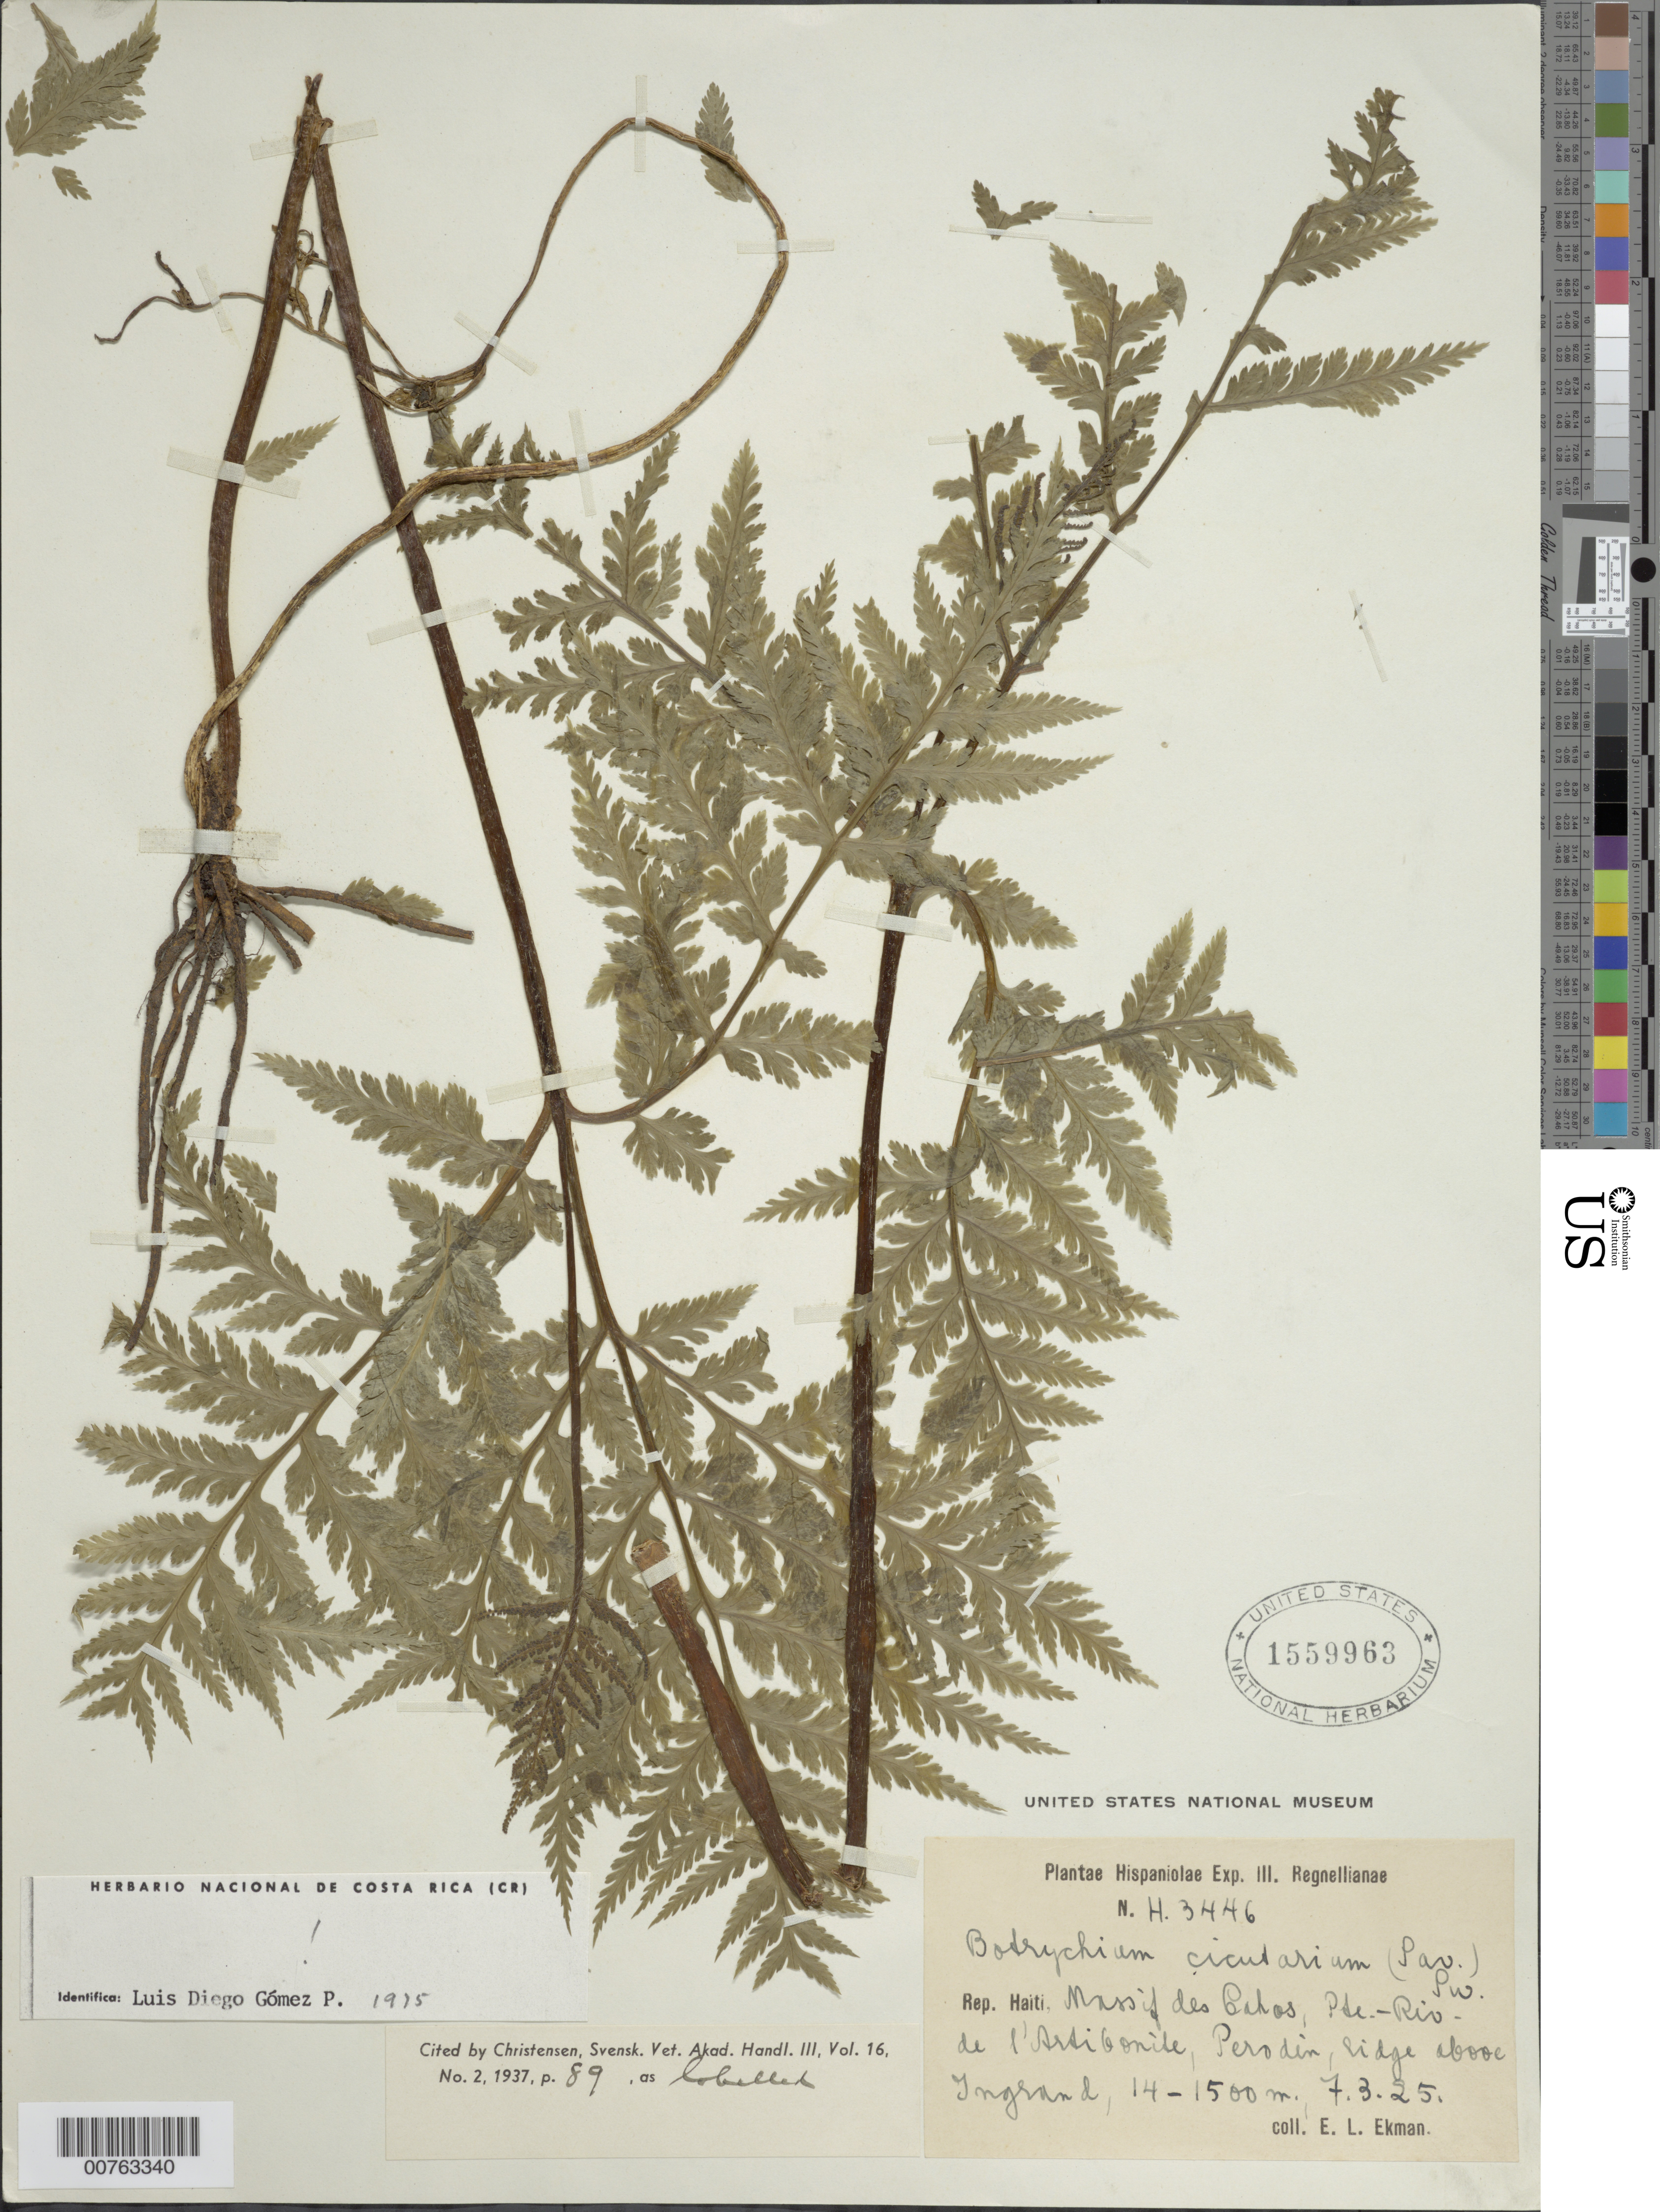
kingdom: Plantae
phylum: Tracheophyta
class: Polypodiopsida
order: Ophioglossales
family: Ophioglossaceae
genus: Botrychium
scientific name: Botrychium virginianum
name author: (L.) Sw.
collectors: E. L. Ekman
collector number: H 3446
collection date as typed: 07 Mar 1925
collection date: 1925-03-07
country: Haiti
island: Hispaniola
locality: Massif des Cabos, Pde. Riv. De l'Artibonite, Peroden, ridge above Fongrand?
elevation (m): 1400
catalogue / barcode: US 1559963